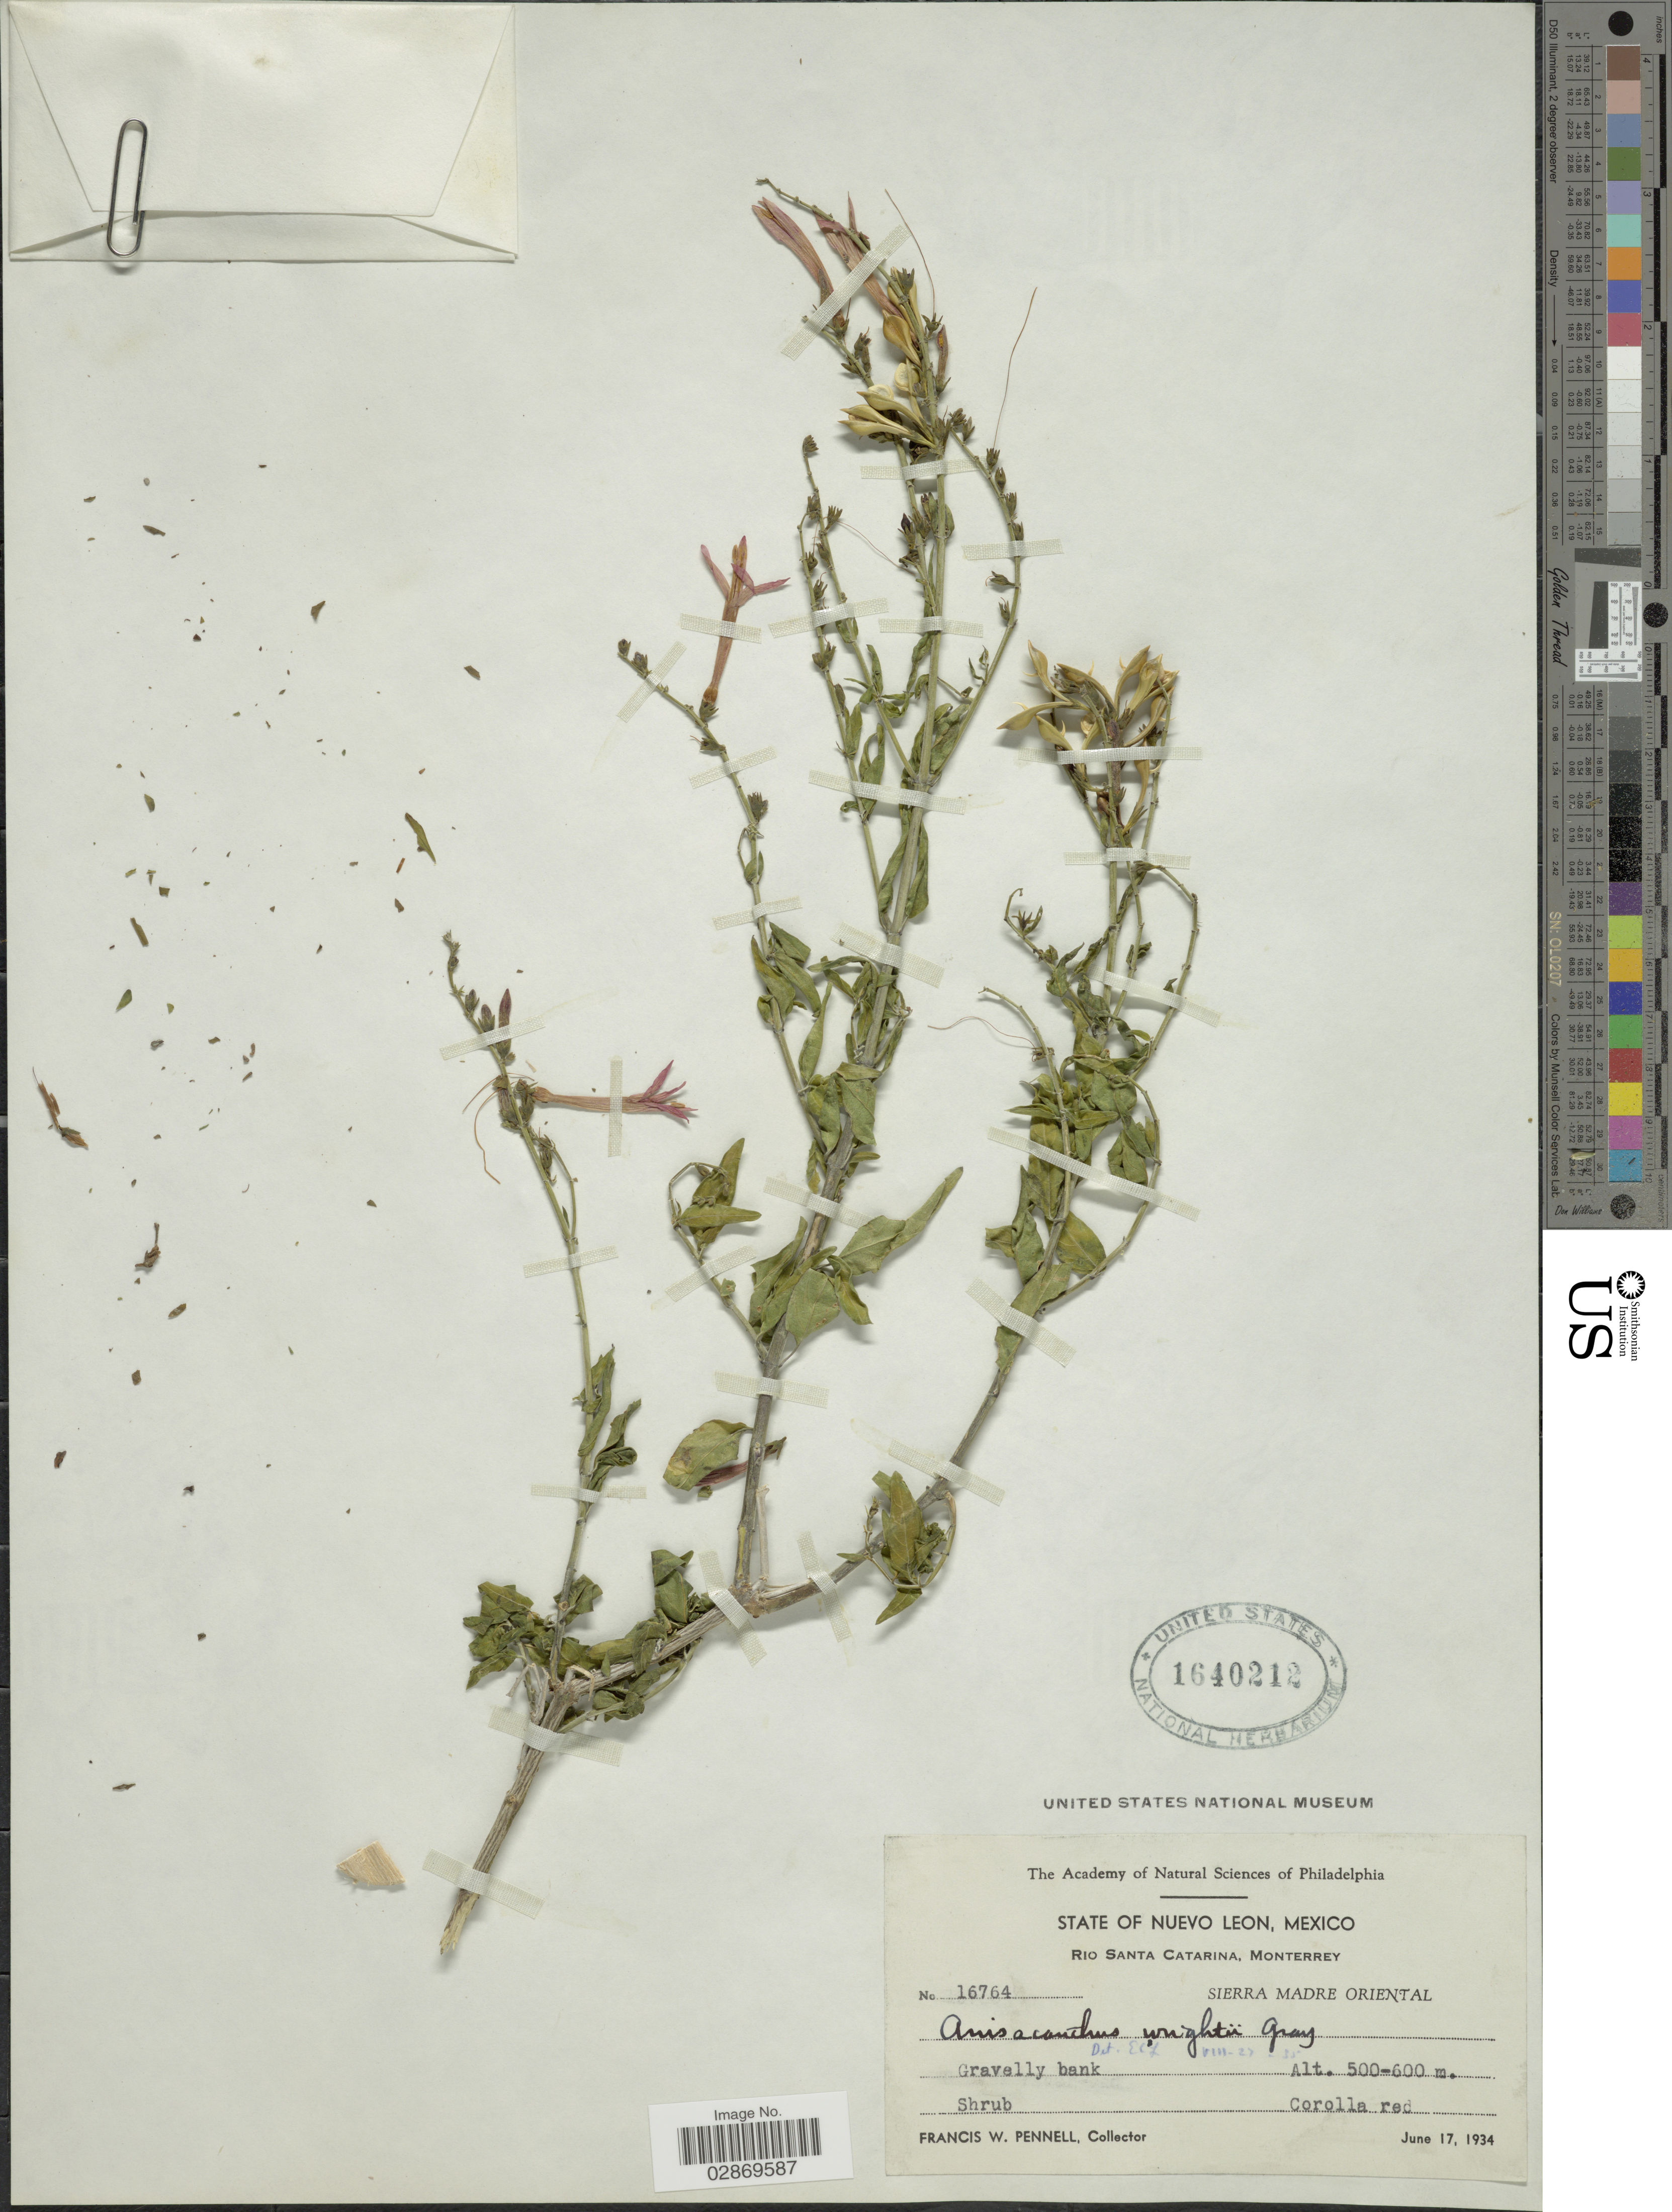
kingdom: Plantae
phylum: Tracheophyta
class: Magnoliopsida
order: Lamiales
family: Acanthaceae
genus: Anisacanthus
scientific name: Anisacanthus wrightii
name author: (Torr.) A. Gray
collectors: F. W. Pennell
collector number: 16764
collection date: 1934-06-17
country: Mexico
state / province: Nuevo León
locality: Rio Santa Catarina, Monterrey, Sierra Madre Oriental.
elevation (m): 500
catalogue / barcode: US 1640212